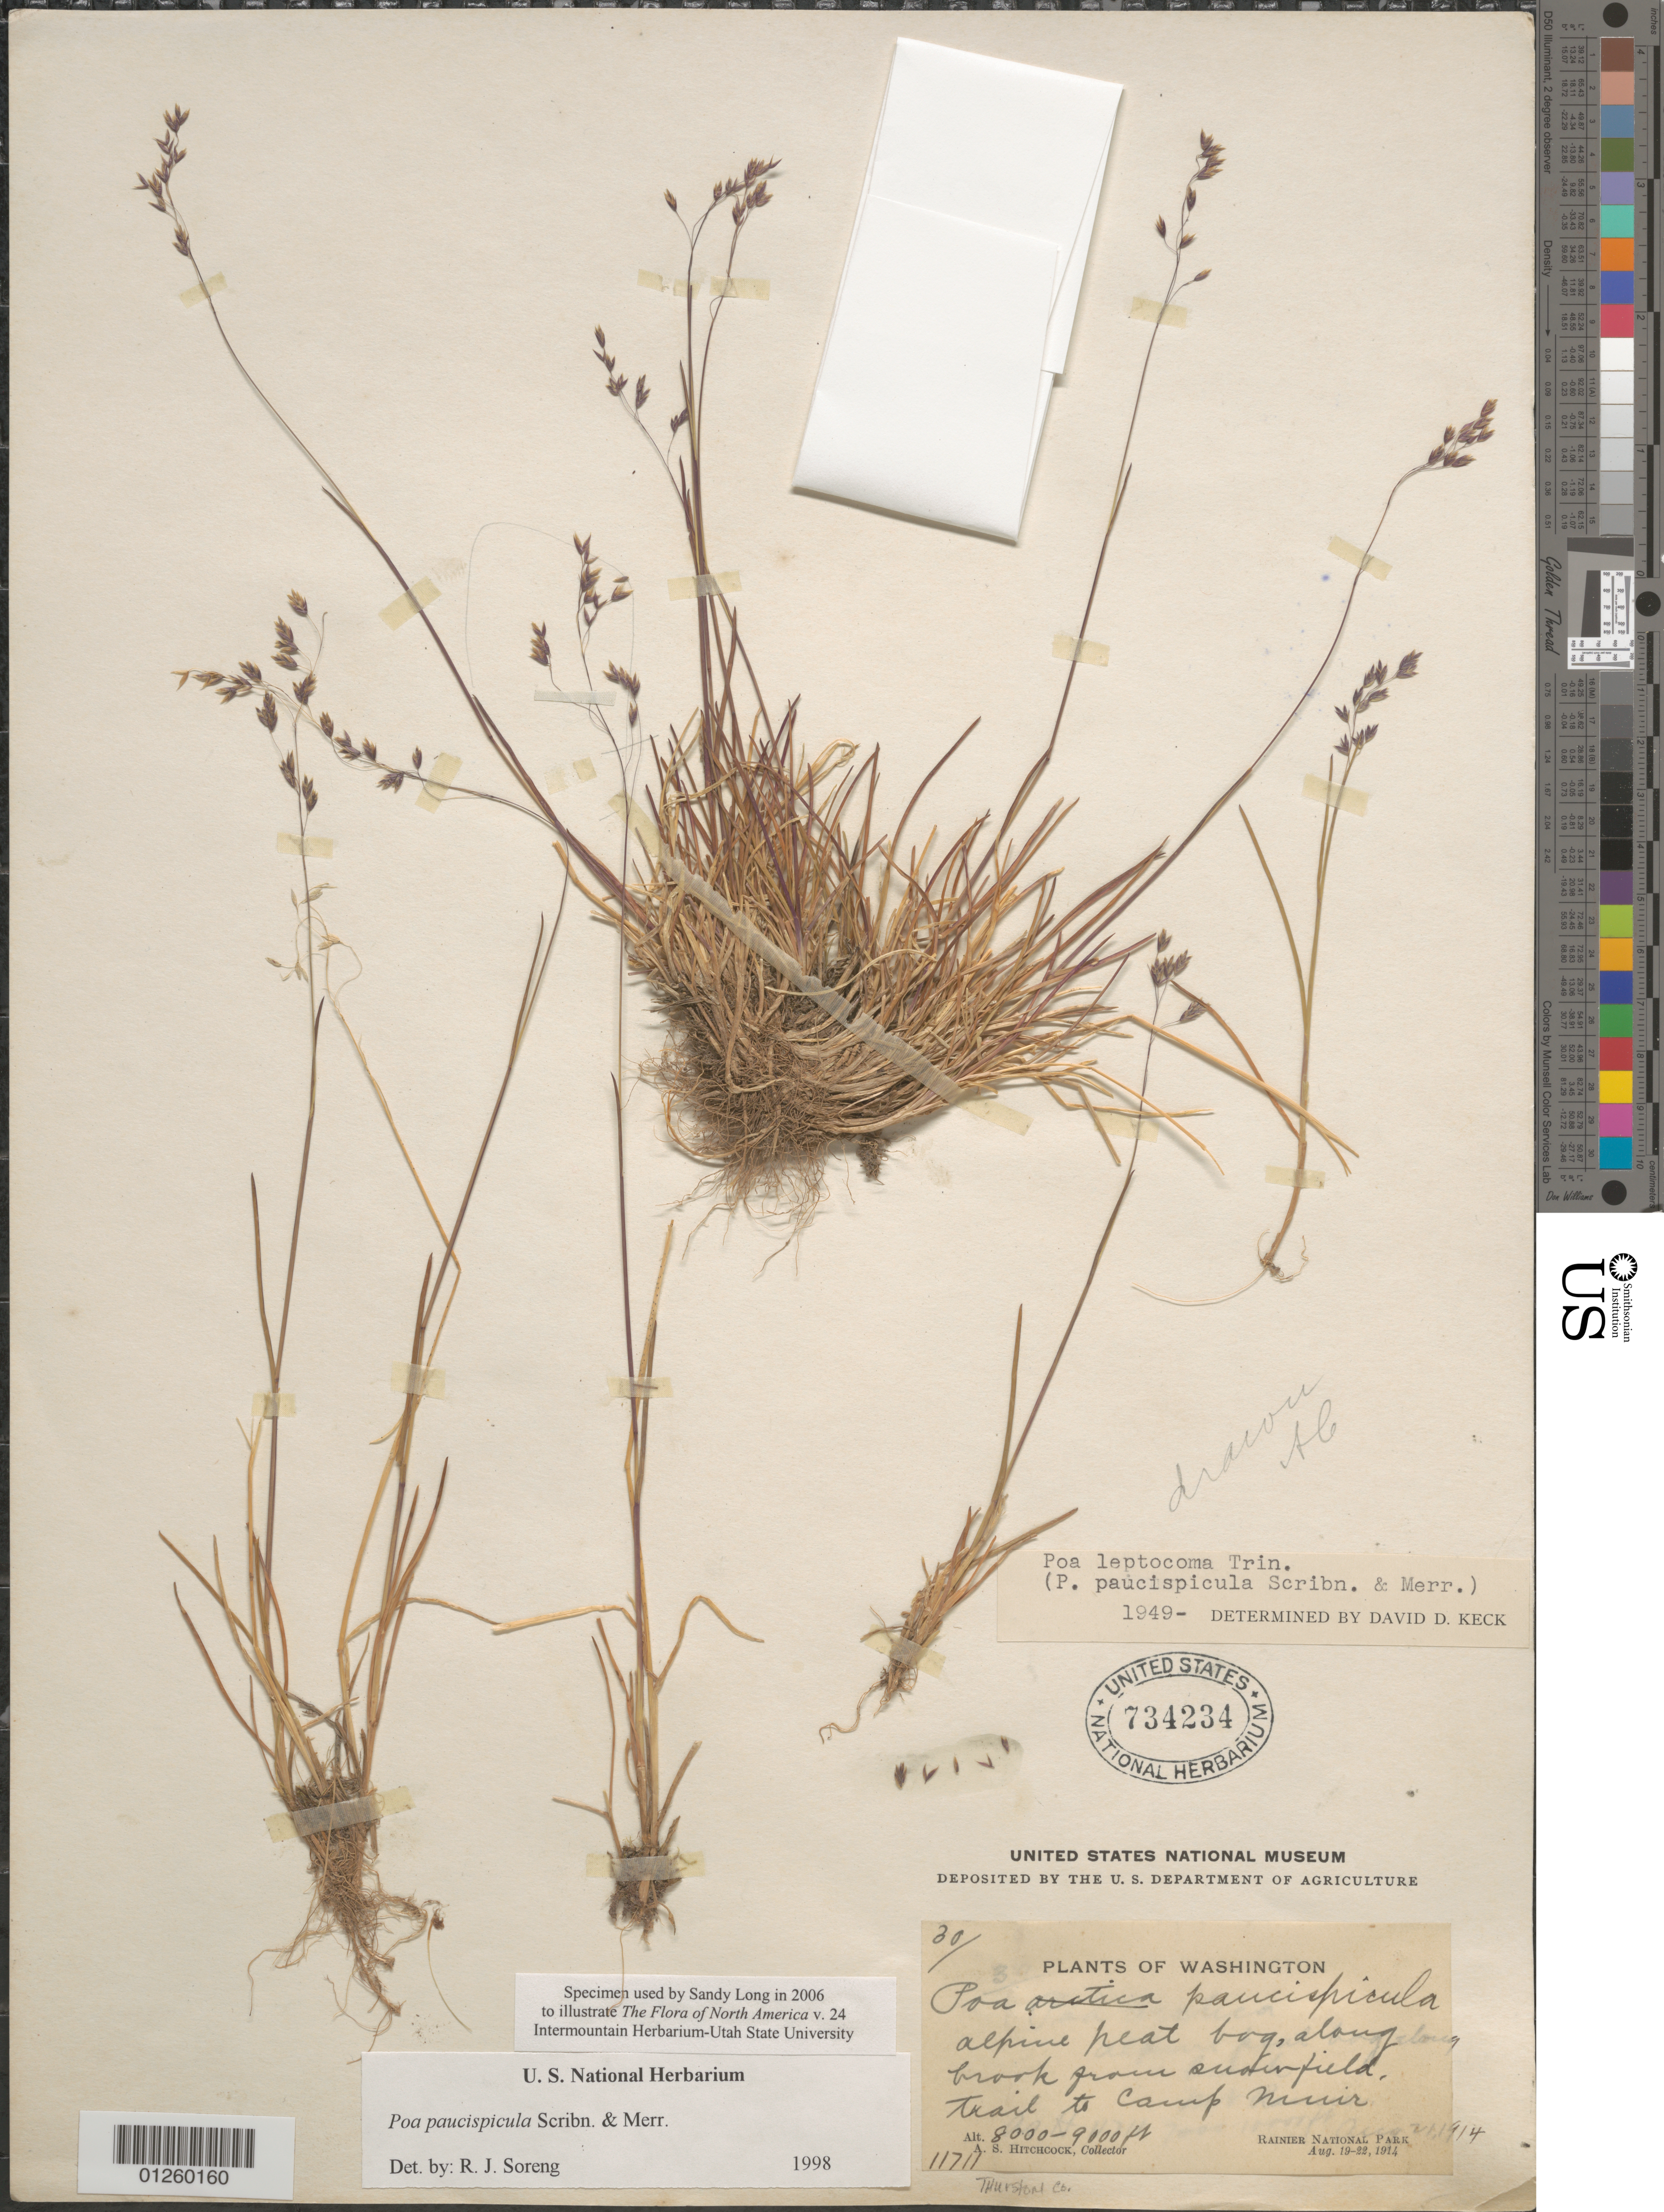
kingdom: Plantae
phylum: Tracheophyta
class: Liliopsida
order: Poales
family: Poaceae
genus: Poa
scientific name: Poa paucispicula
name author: Scribn. & Merr.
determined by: Soreng, Robert J., Research Associate (BOT), Smithsonian Institution - National Museum of Natural History (UNITED STATES)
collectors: A. S. Hitchcock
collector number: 11711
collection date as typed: Aug. 19-22, 1914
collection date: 1914-08-19/1914-08-22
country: United States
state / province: Washington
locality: Rainier National Park. Alpine peat bog.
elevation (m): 2438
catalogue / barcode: US 734234